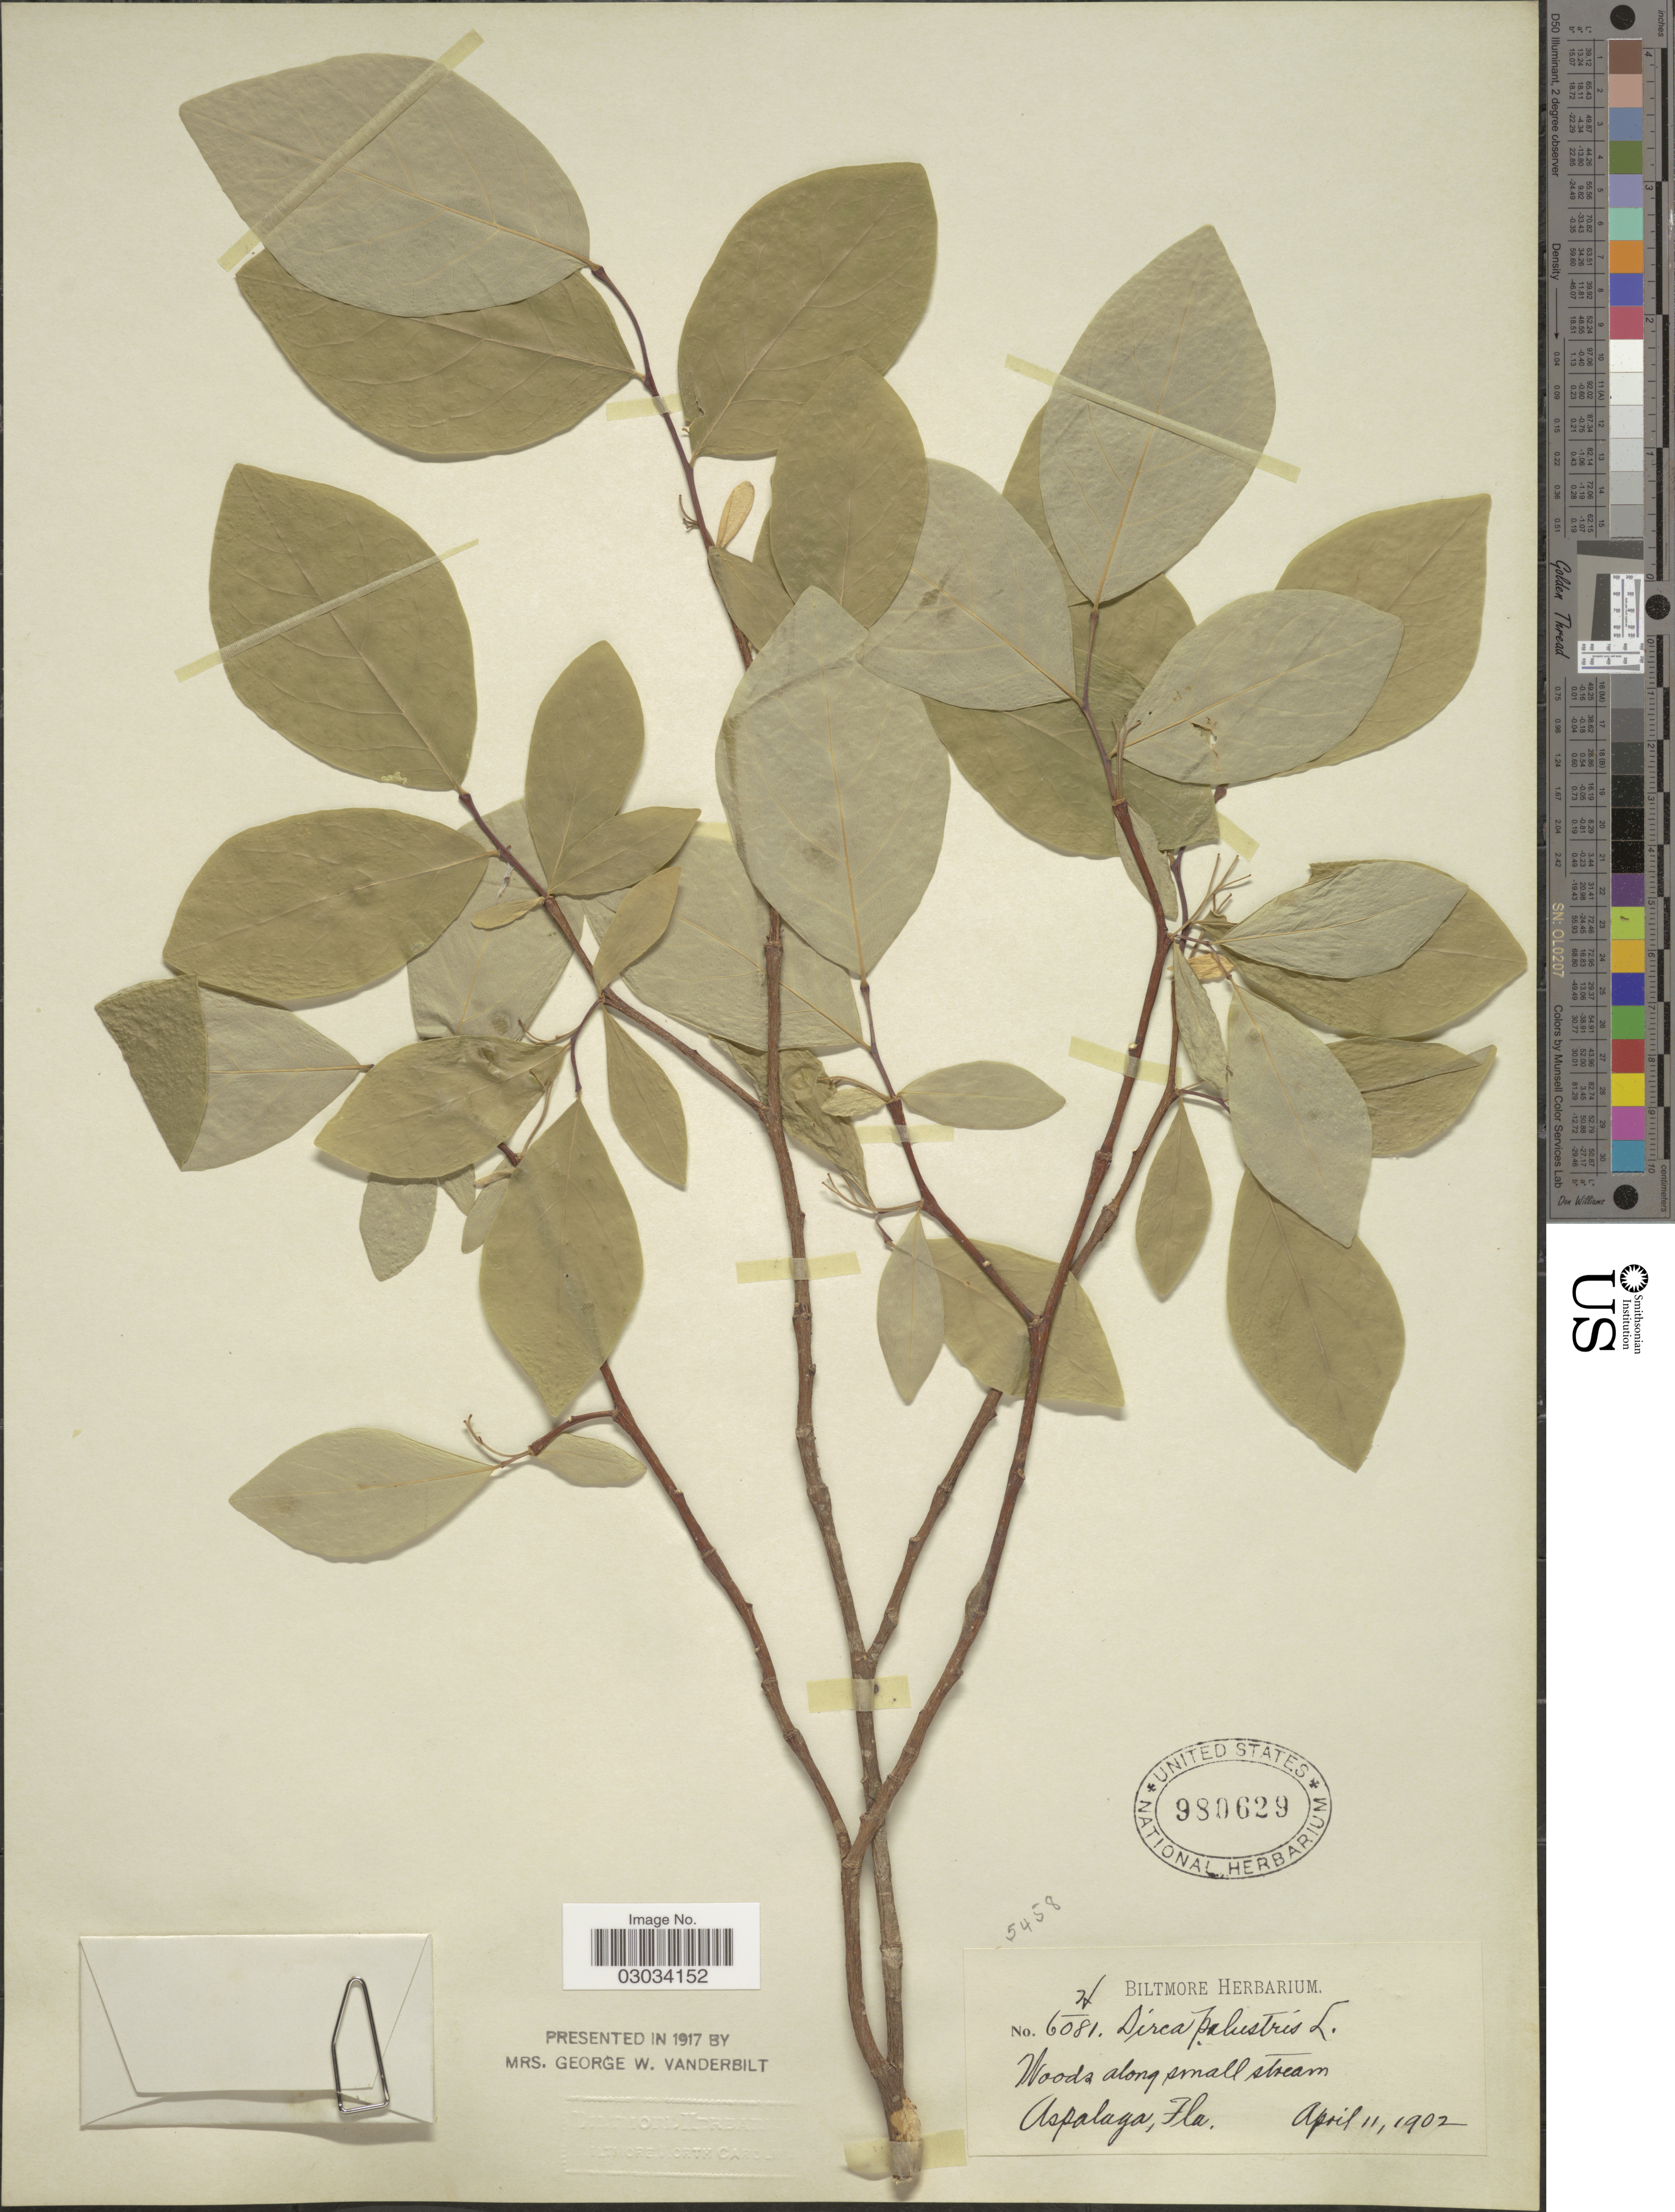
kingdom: Plantae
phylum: Tracheophyta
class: Magnoliopsida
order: Malvales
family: Thymelaeaceae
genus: Dirca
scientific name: Dirca palustris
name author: L.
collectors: ex herb. Biltmore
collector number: H/6081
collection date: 1902-04-11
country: United States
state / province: Florida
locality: Aspalaga.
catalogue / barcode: US 980629